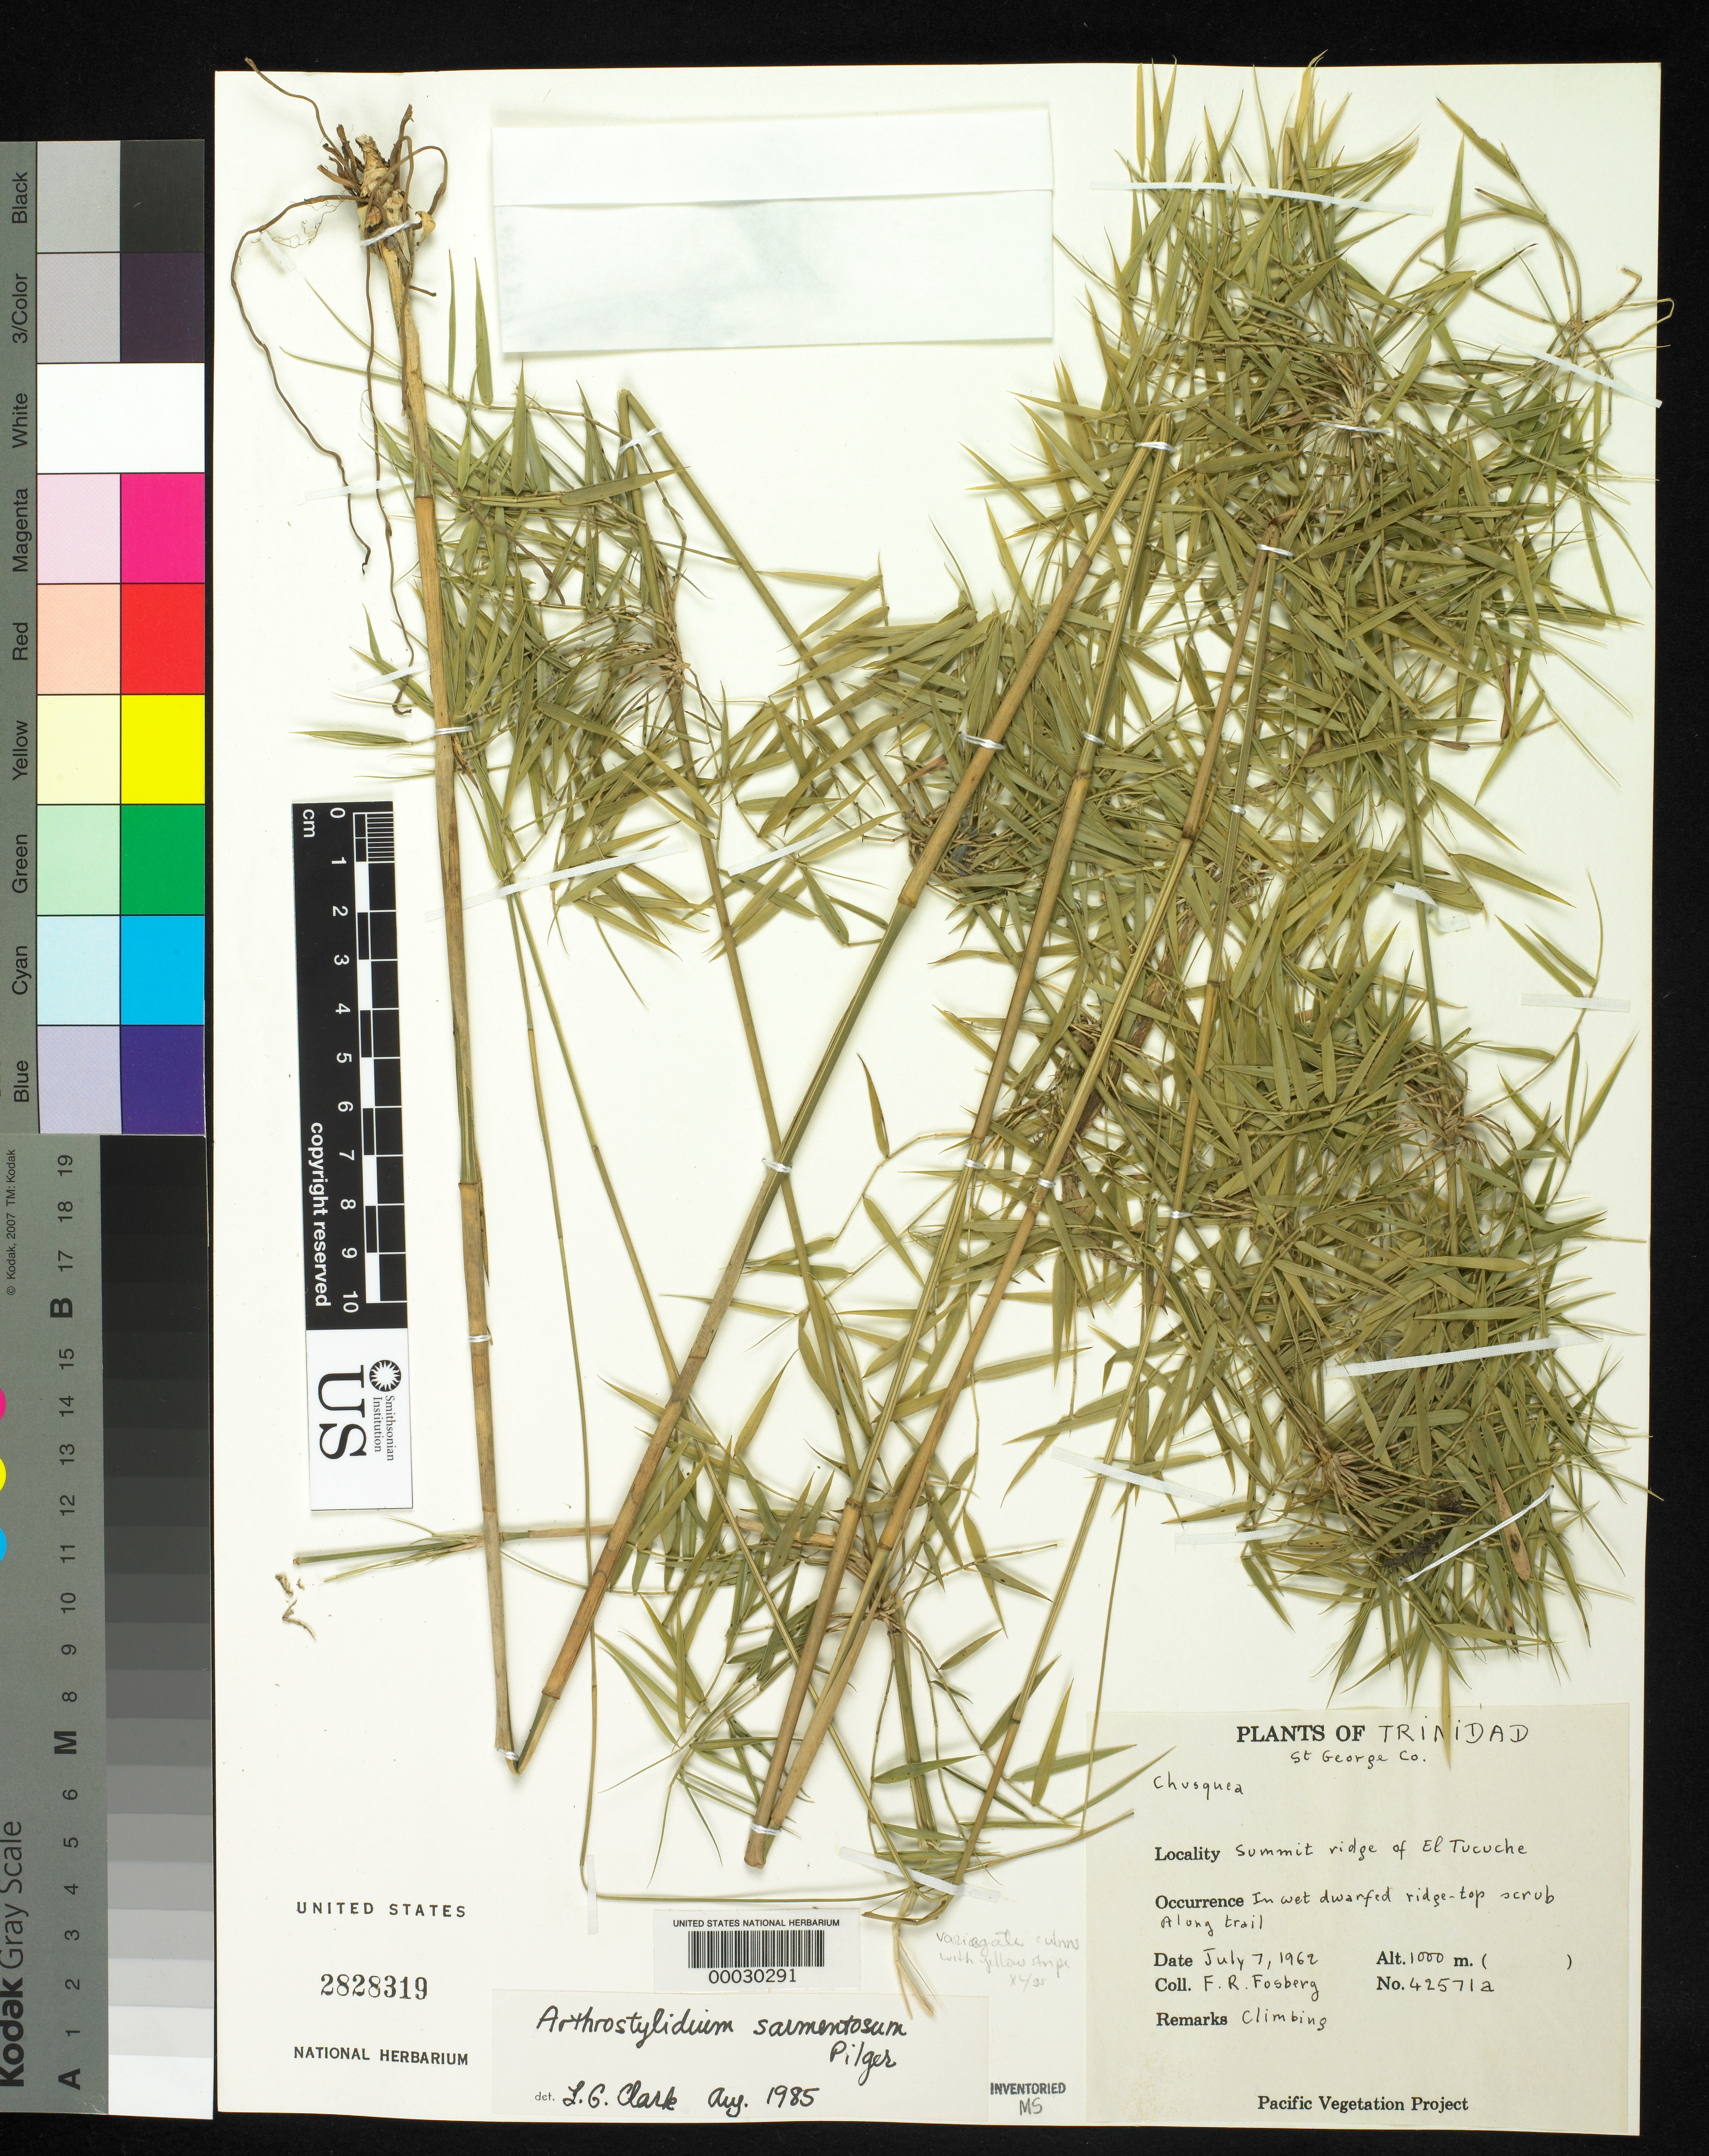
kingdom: Plantae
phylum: Tracheophyta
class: Liliopsida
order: Poales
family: Poaceae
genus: Arthrostylidium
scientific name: Arthrostylidium sarmentosum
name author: Pilg. in Urb.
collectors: F. R. Fosberg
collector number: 42571a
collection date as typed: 07 Jul 1962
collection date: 1962-07-07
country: Trinidad and Tobago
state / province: St. George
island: Trinidad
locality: El Tucuche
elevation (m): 1000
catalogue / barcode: US 2828319